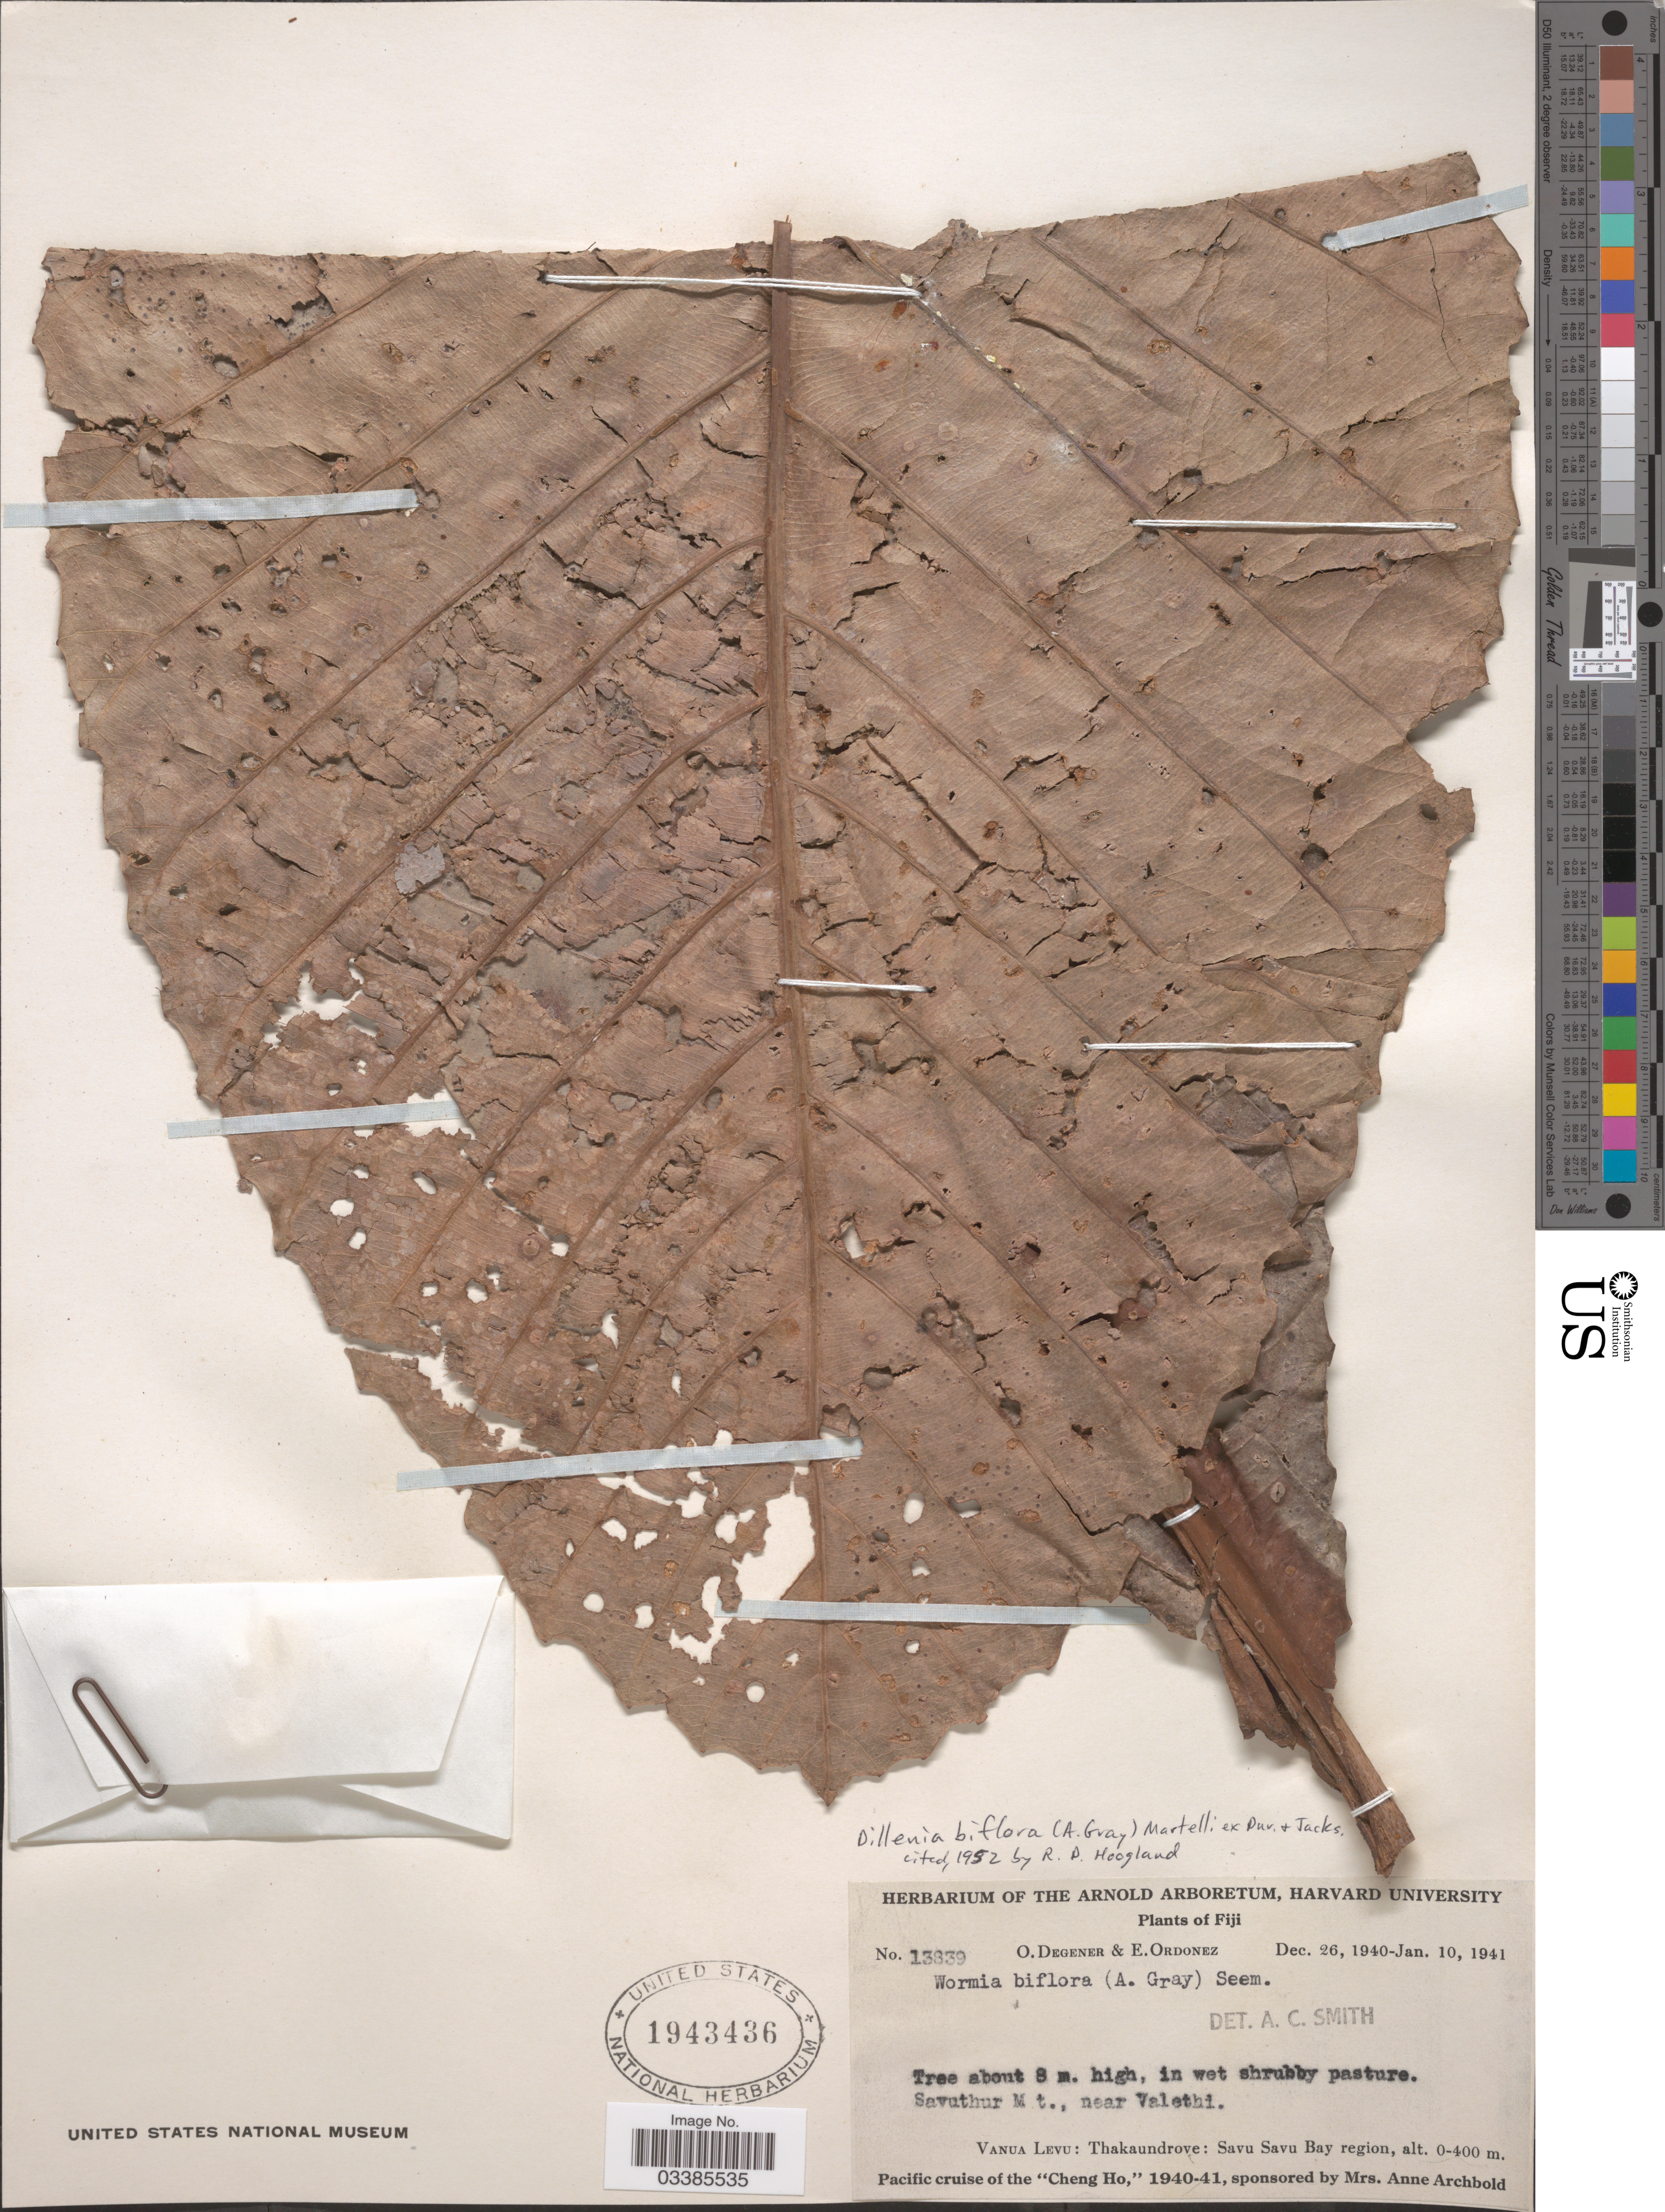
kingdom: Plantae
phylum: Tracheophyta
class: Magnoliopsida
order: Dilleniales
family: Dilleniaceae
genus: Dillenia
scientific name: Dillenia biflora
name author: (A. Gray) Martelli ex Guill.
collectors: O. Degener & E. Ordonez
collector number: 13839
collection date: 1940-12-26/1941-01-10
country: Fiji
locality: Savuthur Mt., near Valethi. Vanua Levu: Thakaundrove: Savu Savu Bay region.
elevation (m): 0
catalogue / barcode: US 1943436